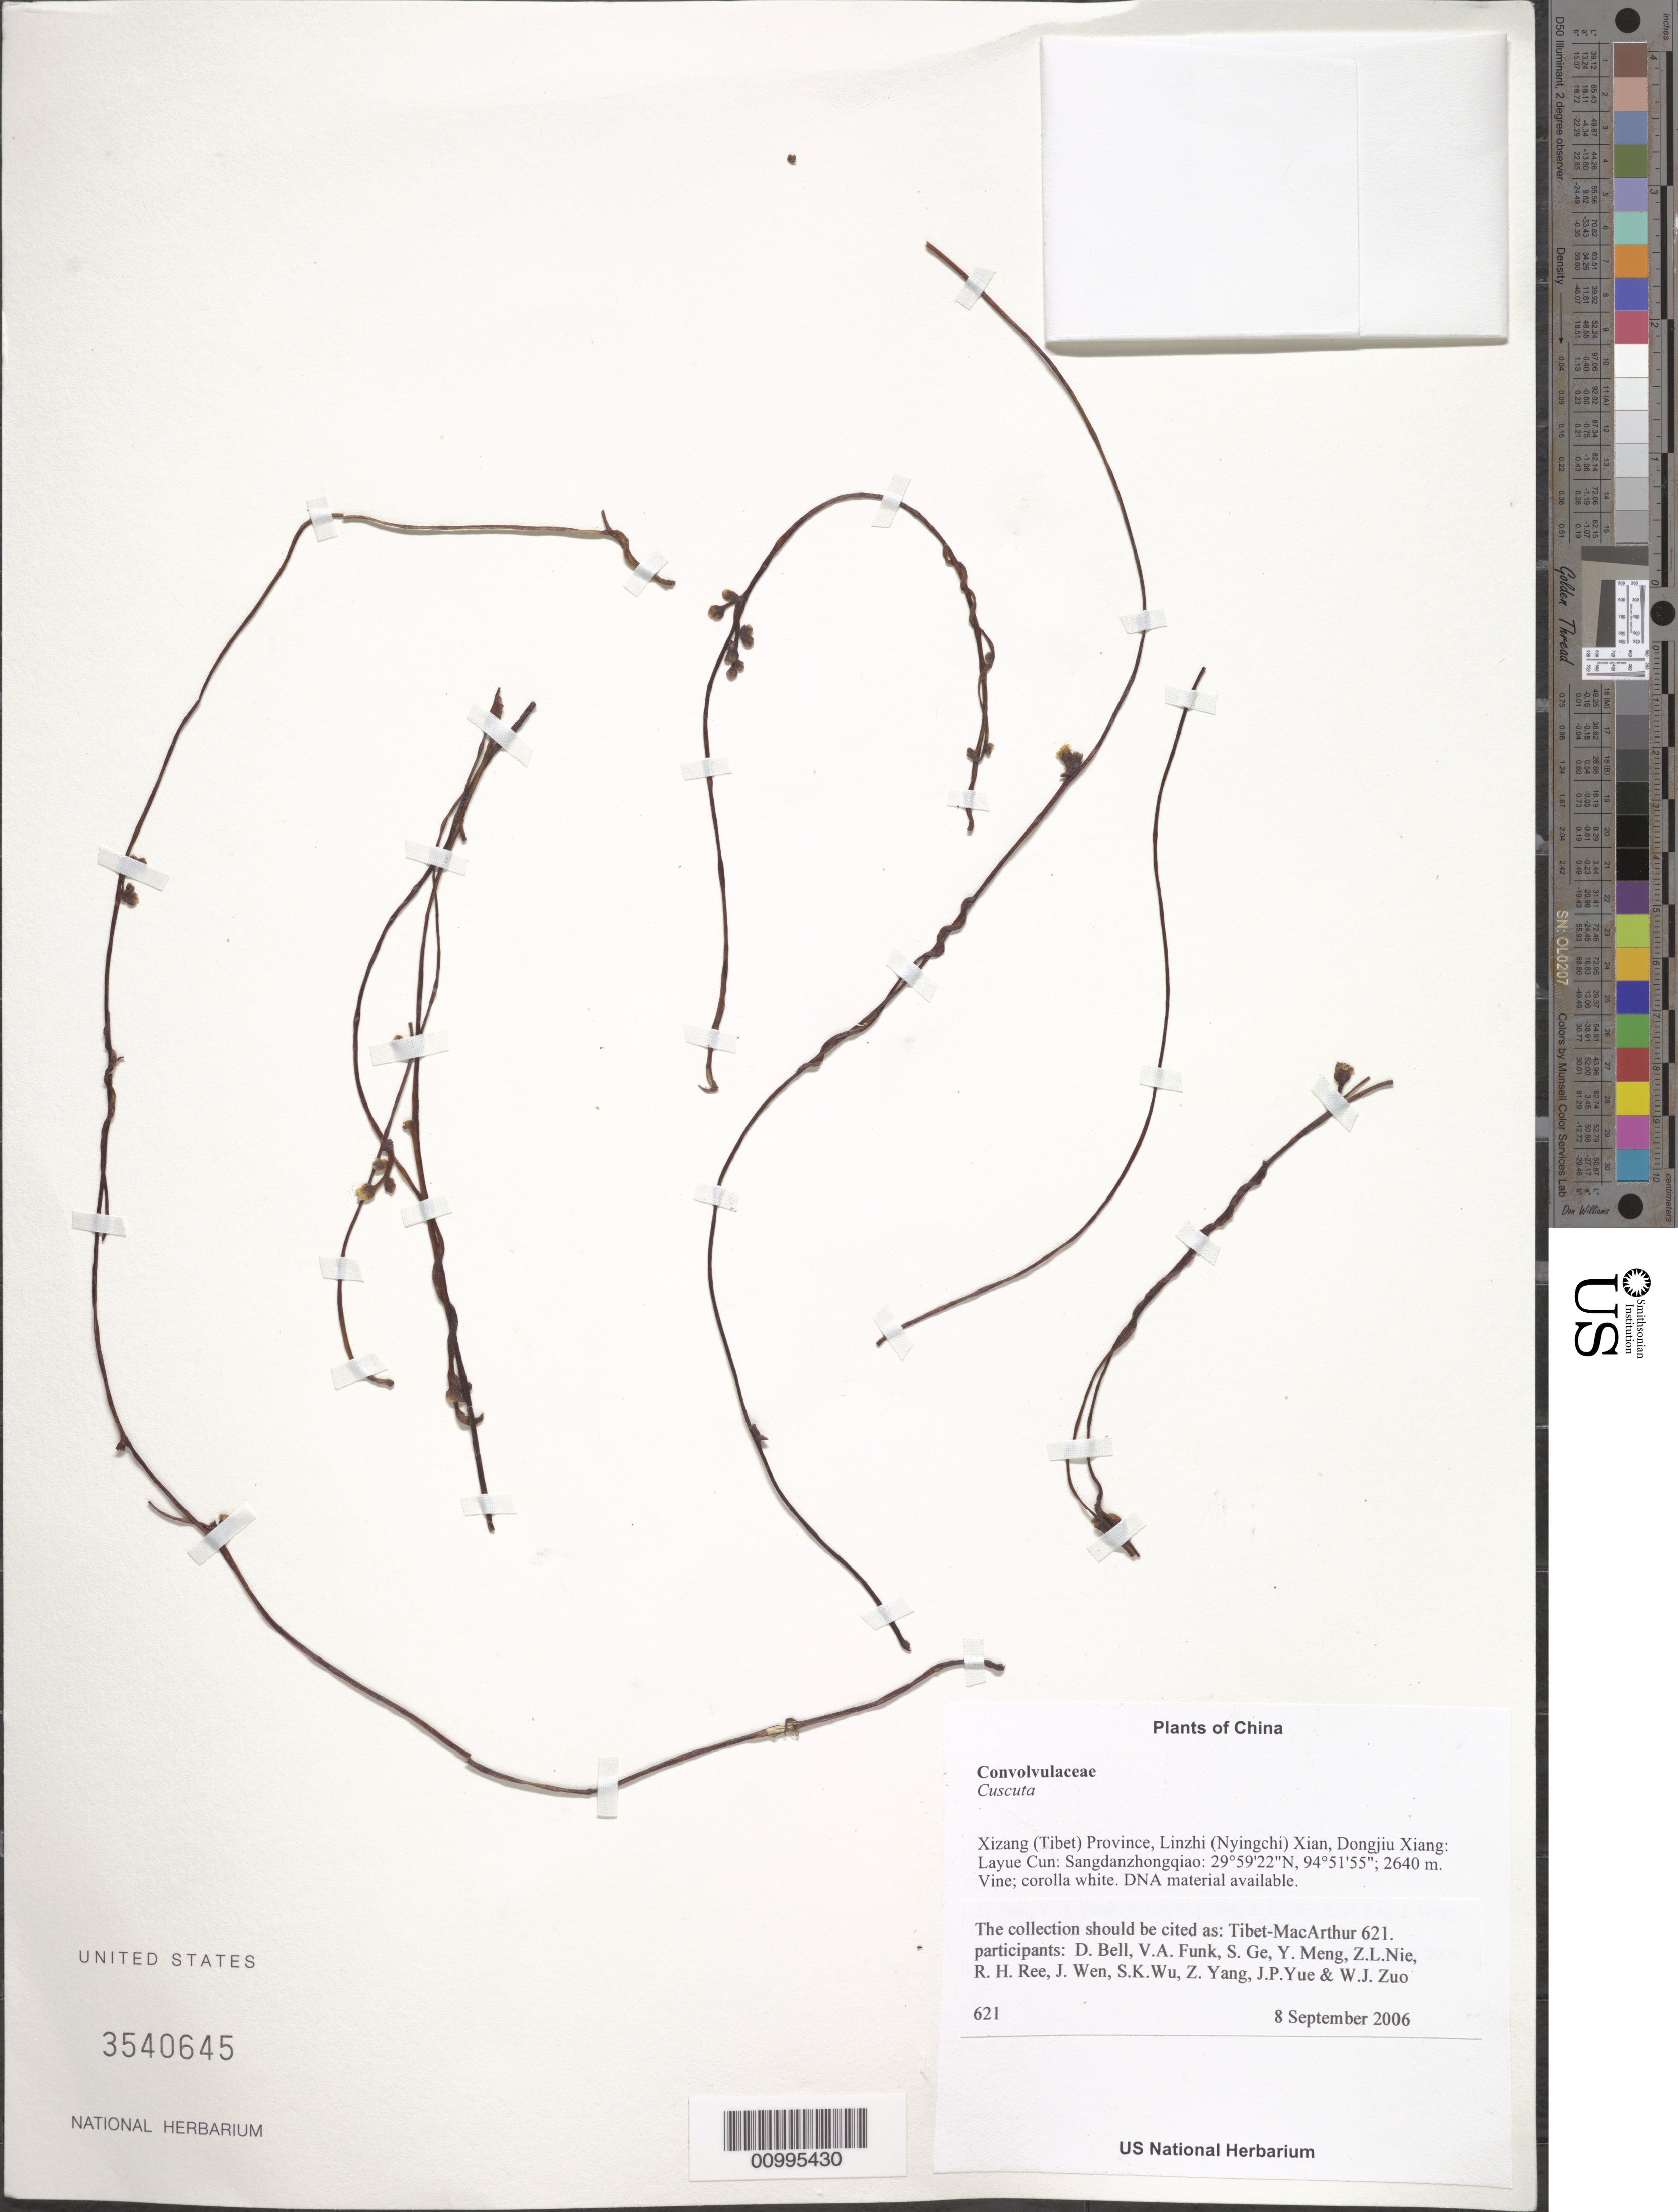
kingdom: Plantae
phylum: Tracheophyta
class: Magnoliopsida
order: Solanales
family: Convolvulaceae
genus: Cuscuta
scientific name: Cuscuta sp.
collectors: Tibet-MacArthur, D. A. Bell, V. Funk, S. Ge, Y. Meng, Z. Nie, R. Ree, J. Wen, S. K. Wu, Z. Yang, J. Yue & W. Zuo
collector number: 621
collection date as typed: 08 Sep 2006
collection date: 2006-09-08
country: China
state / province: Xizang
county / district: Linzhi (Nyingchi) Xian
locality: Dongjiu Xiang: Layue Cun: Sangdanzhongqiao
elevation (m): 2640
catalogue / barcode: US 3540645